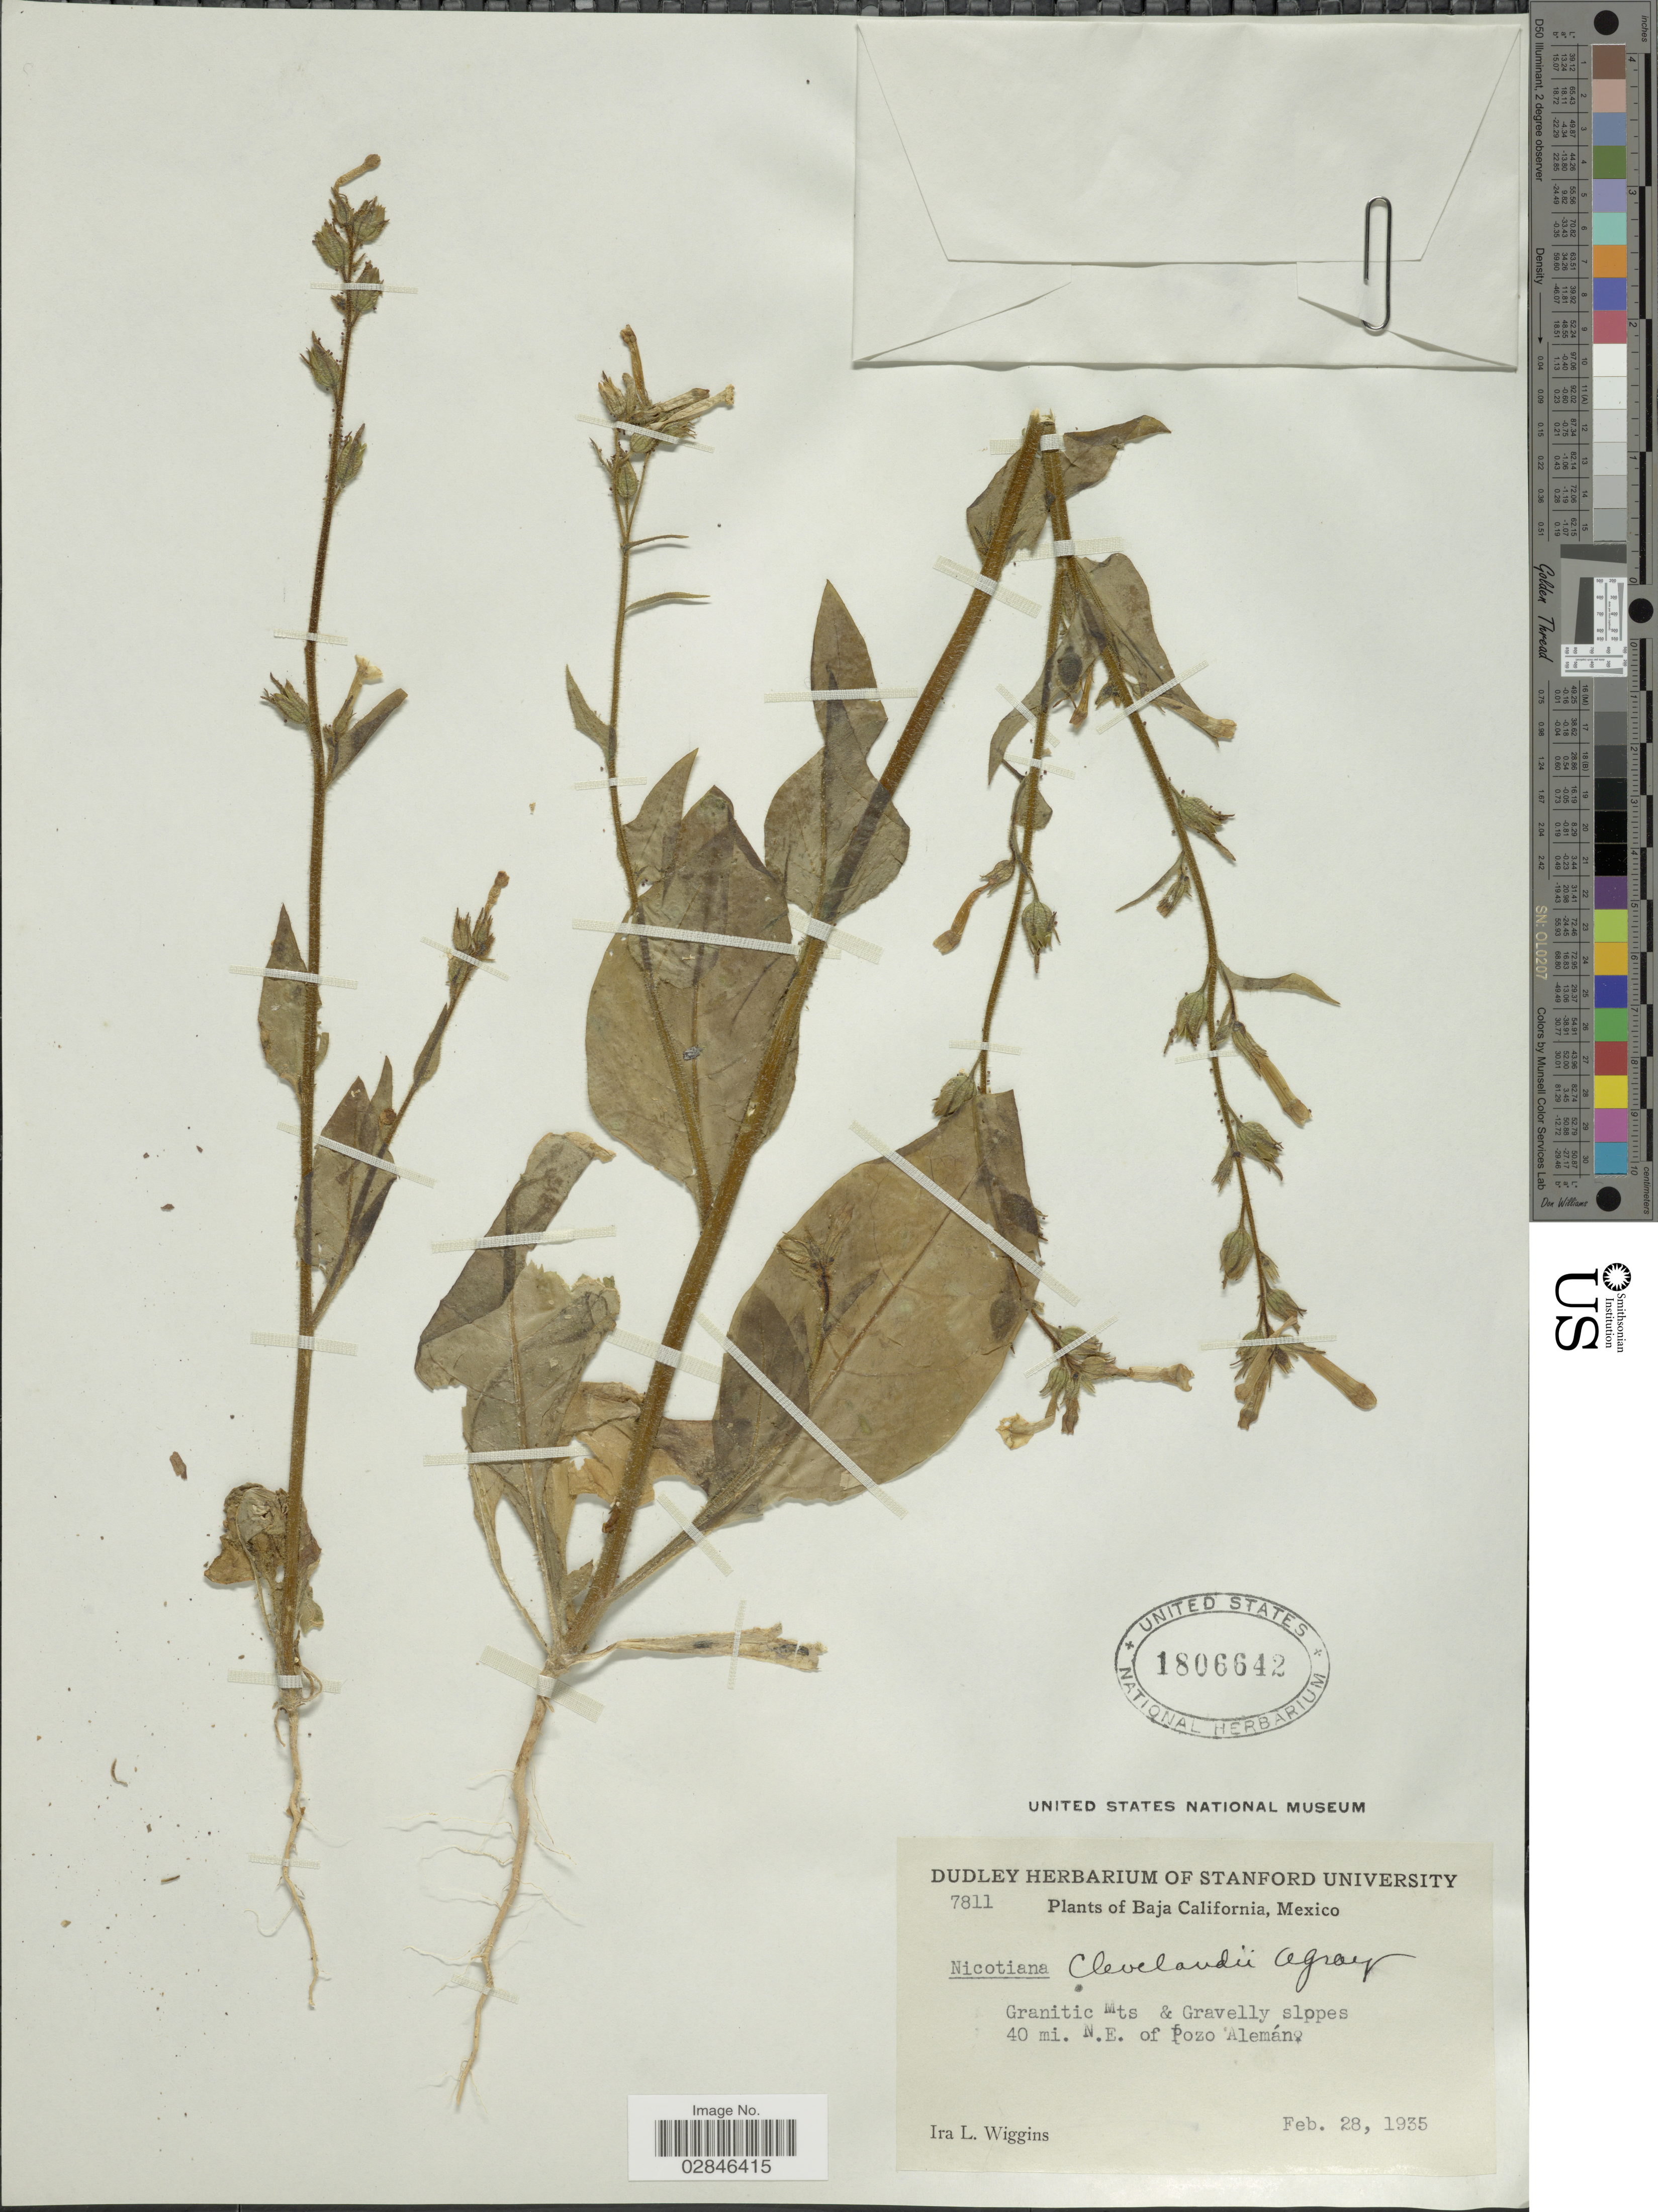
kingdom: Plantae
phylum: Tracheophyta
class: Magnoliopsida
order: Solanales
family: Solanaceae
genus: Nicotiana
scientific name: Nicotiana clevelandii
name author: A. Gray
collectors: I. L. Wiggins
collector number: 7811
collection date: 1935-02-28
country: Mexico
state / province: Baja California Norte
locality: Granitic Mts & Gravelly slopes 40 mi. N.E. of Pozo Alemáno.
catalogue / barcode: US 1806642